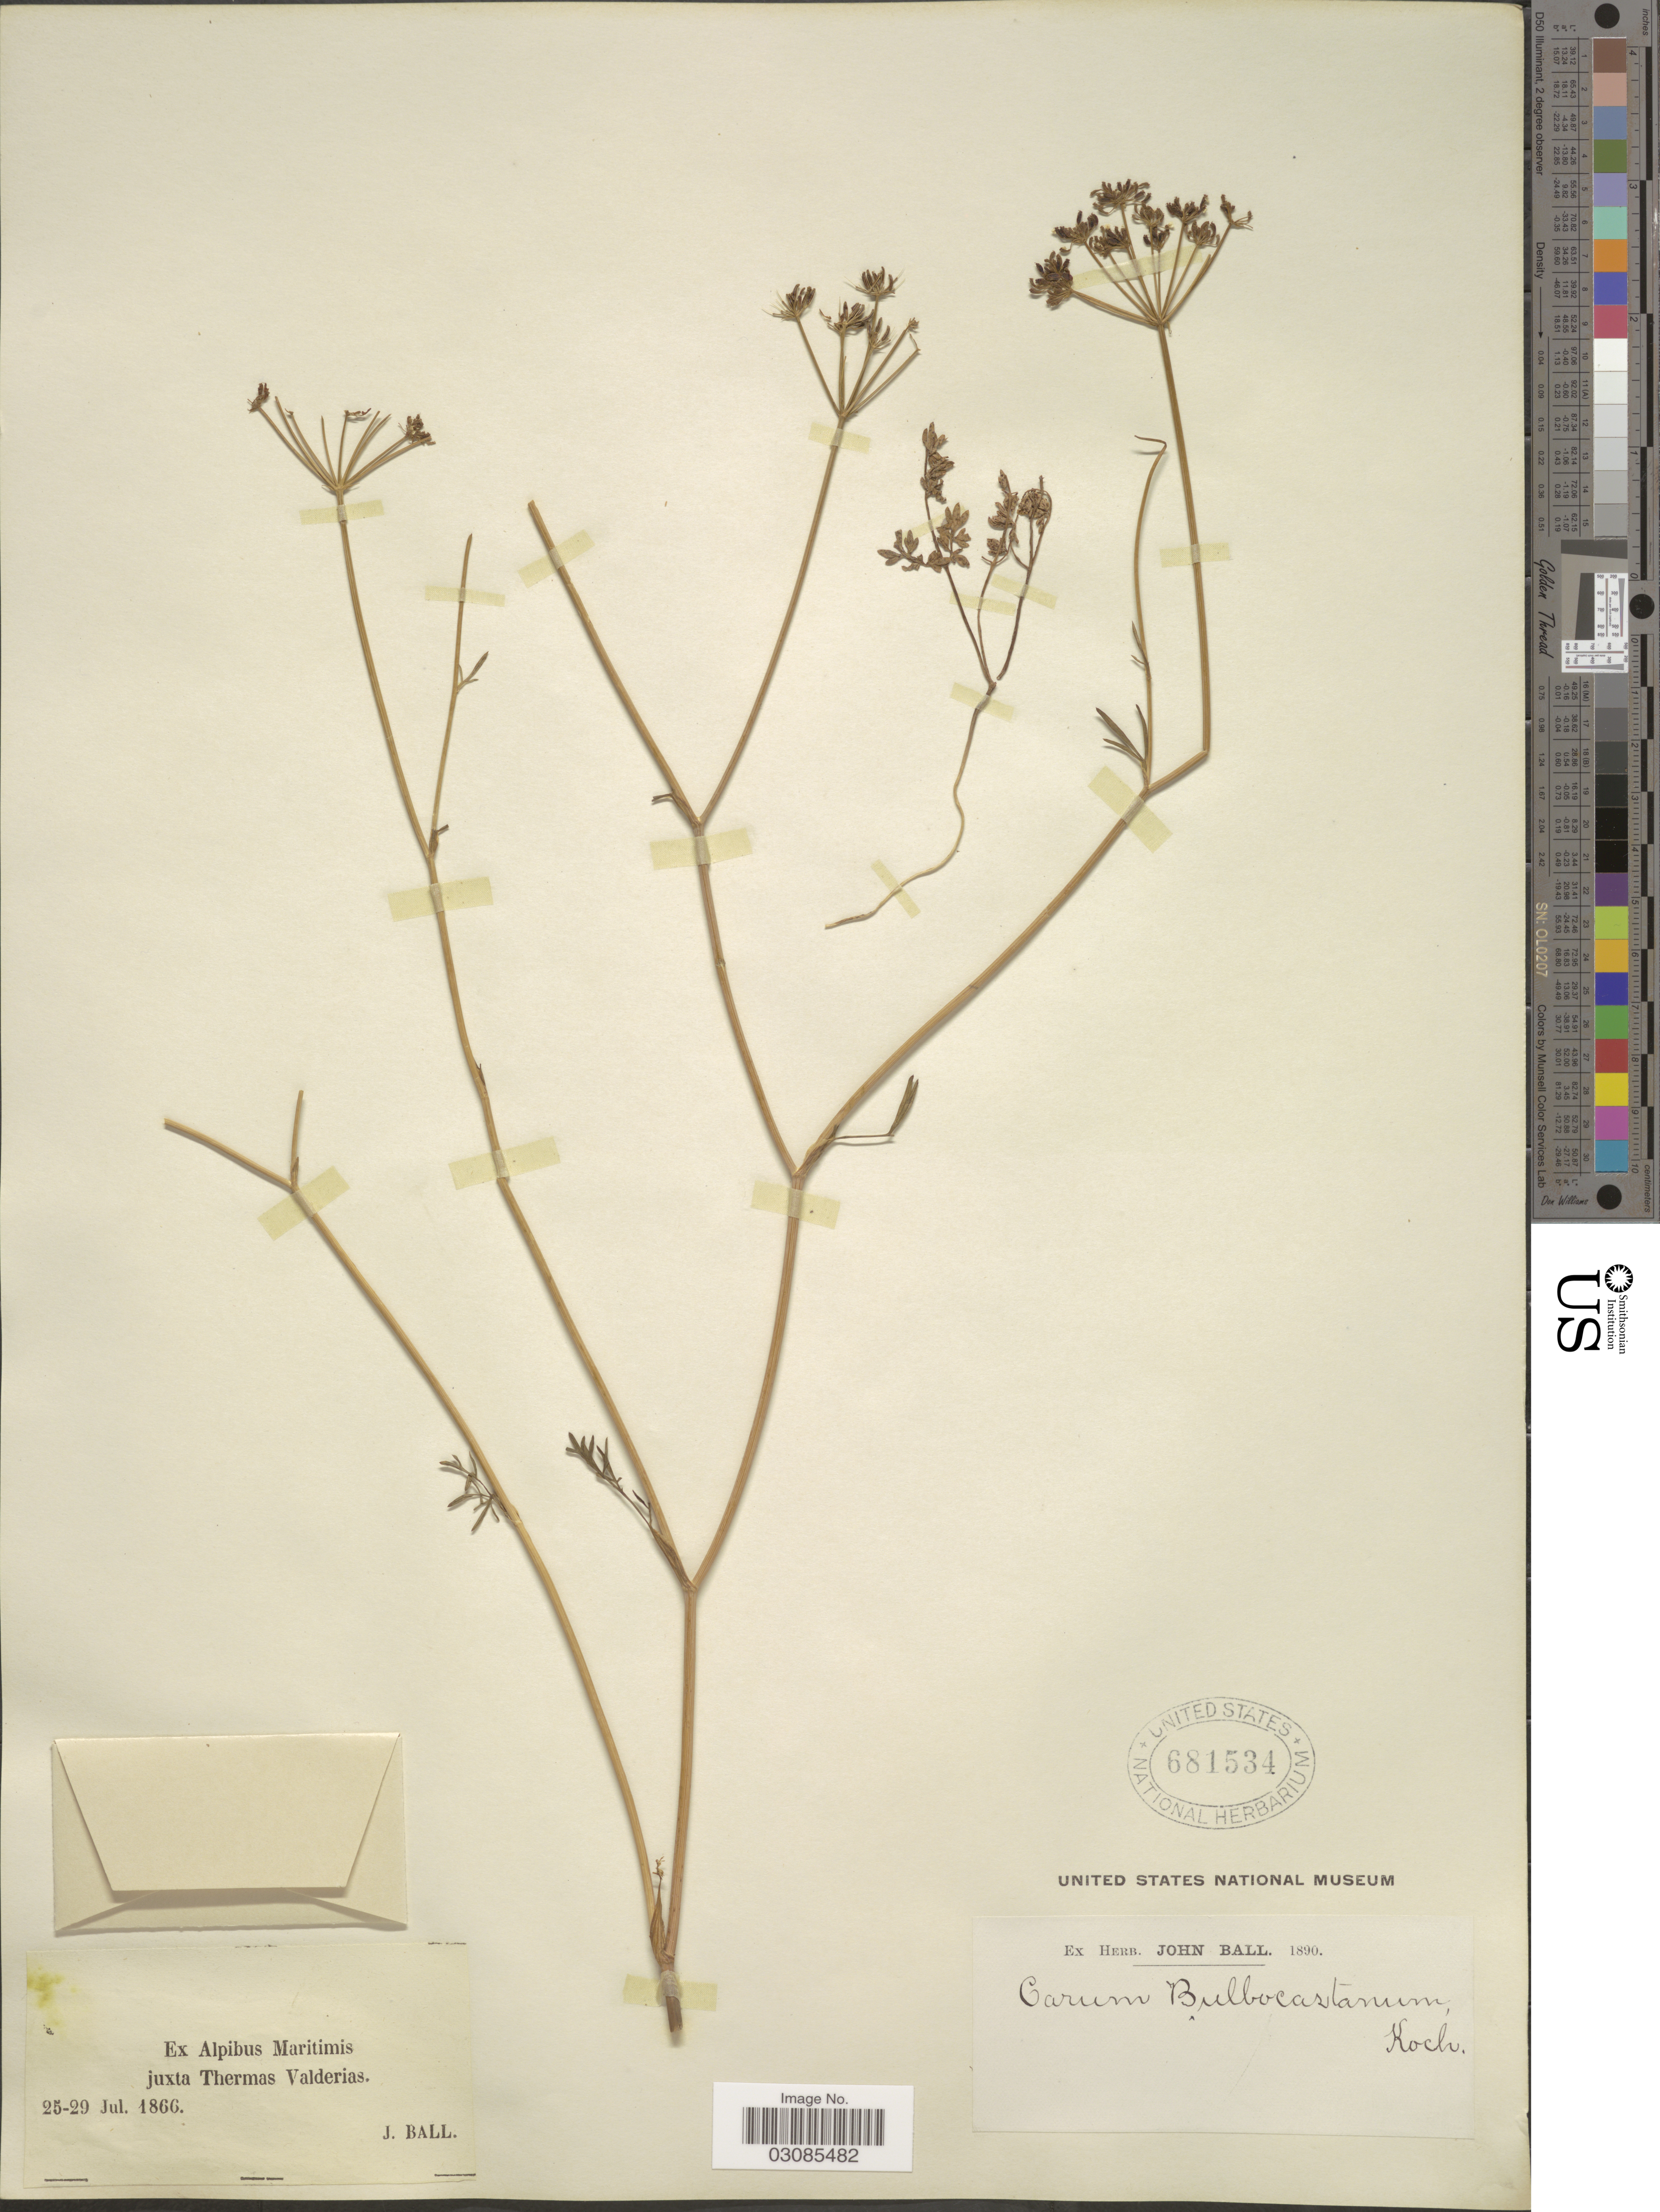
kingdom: Plantae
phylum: Tracheophyta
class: Magnoliopsida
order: Apiales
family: Apiaceae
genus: Bunium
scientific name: Bunium bulbocastanum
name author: L.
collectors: J. Ball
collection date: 1866-07-25/1866-07-29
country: Italy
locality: Ex Alpibus Maritimis juxta Thermas Valderias.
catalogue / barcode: US 681534